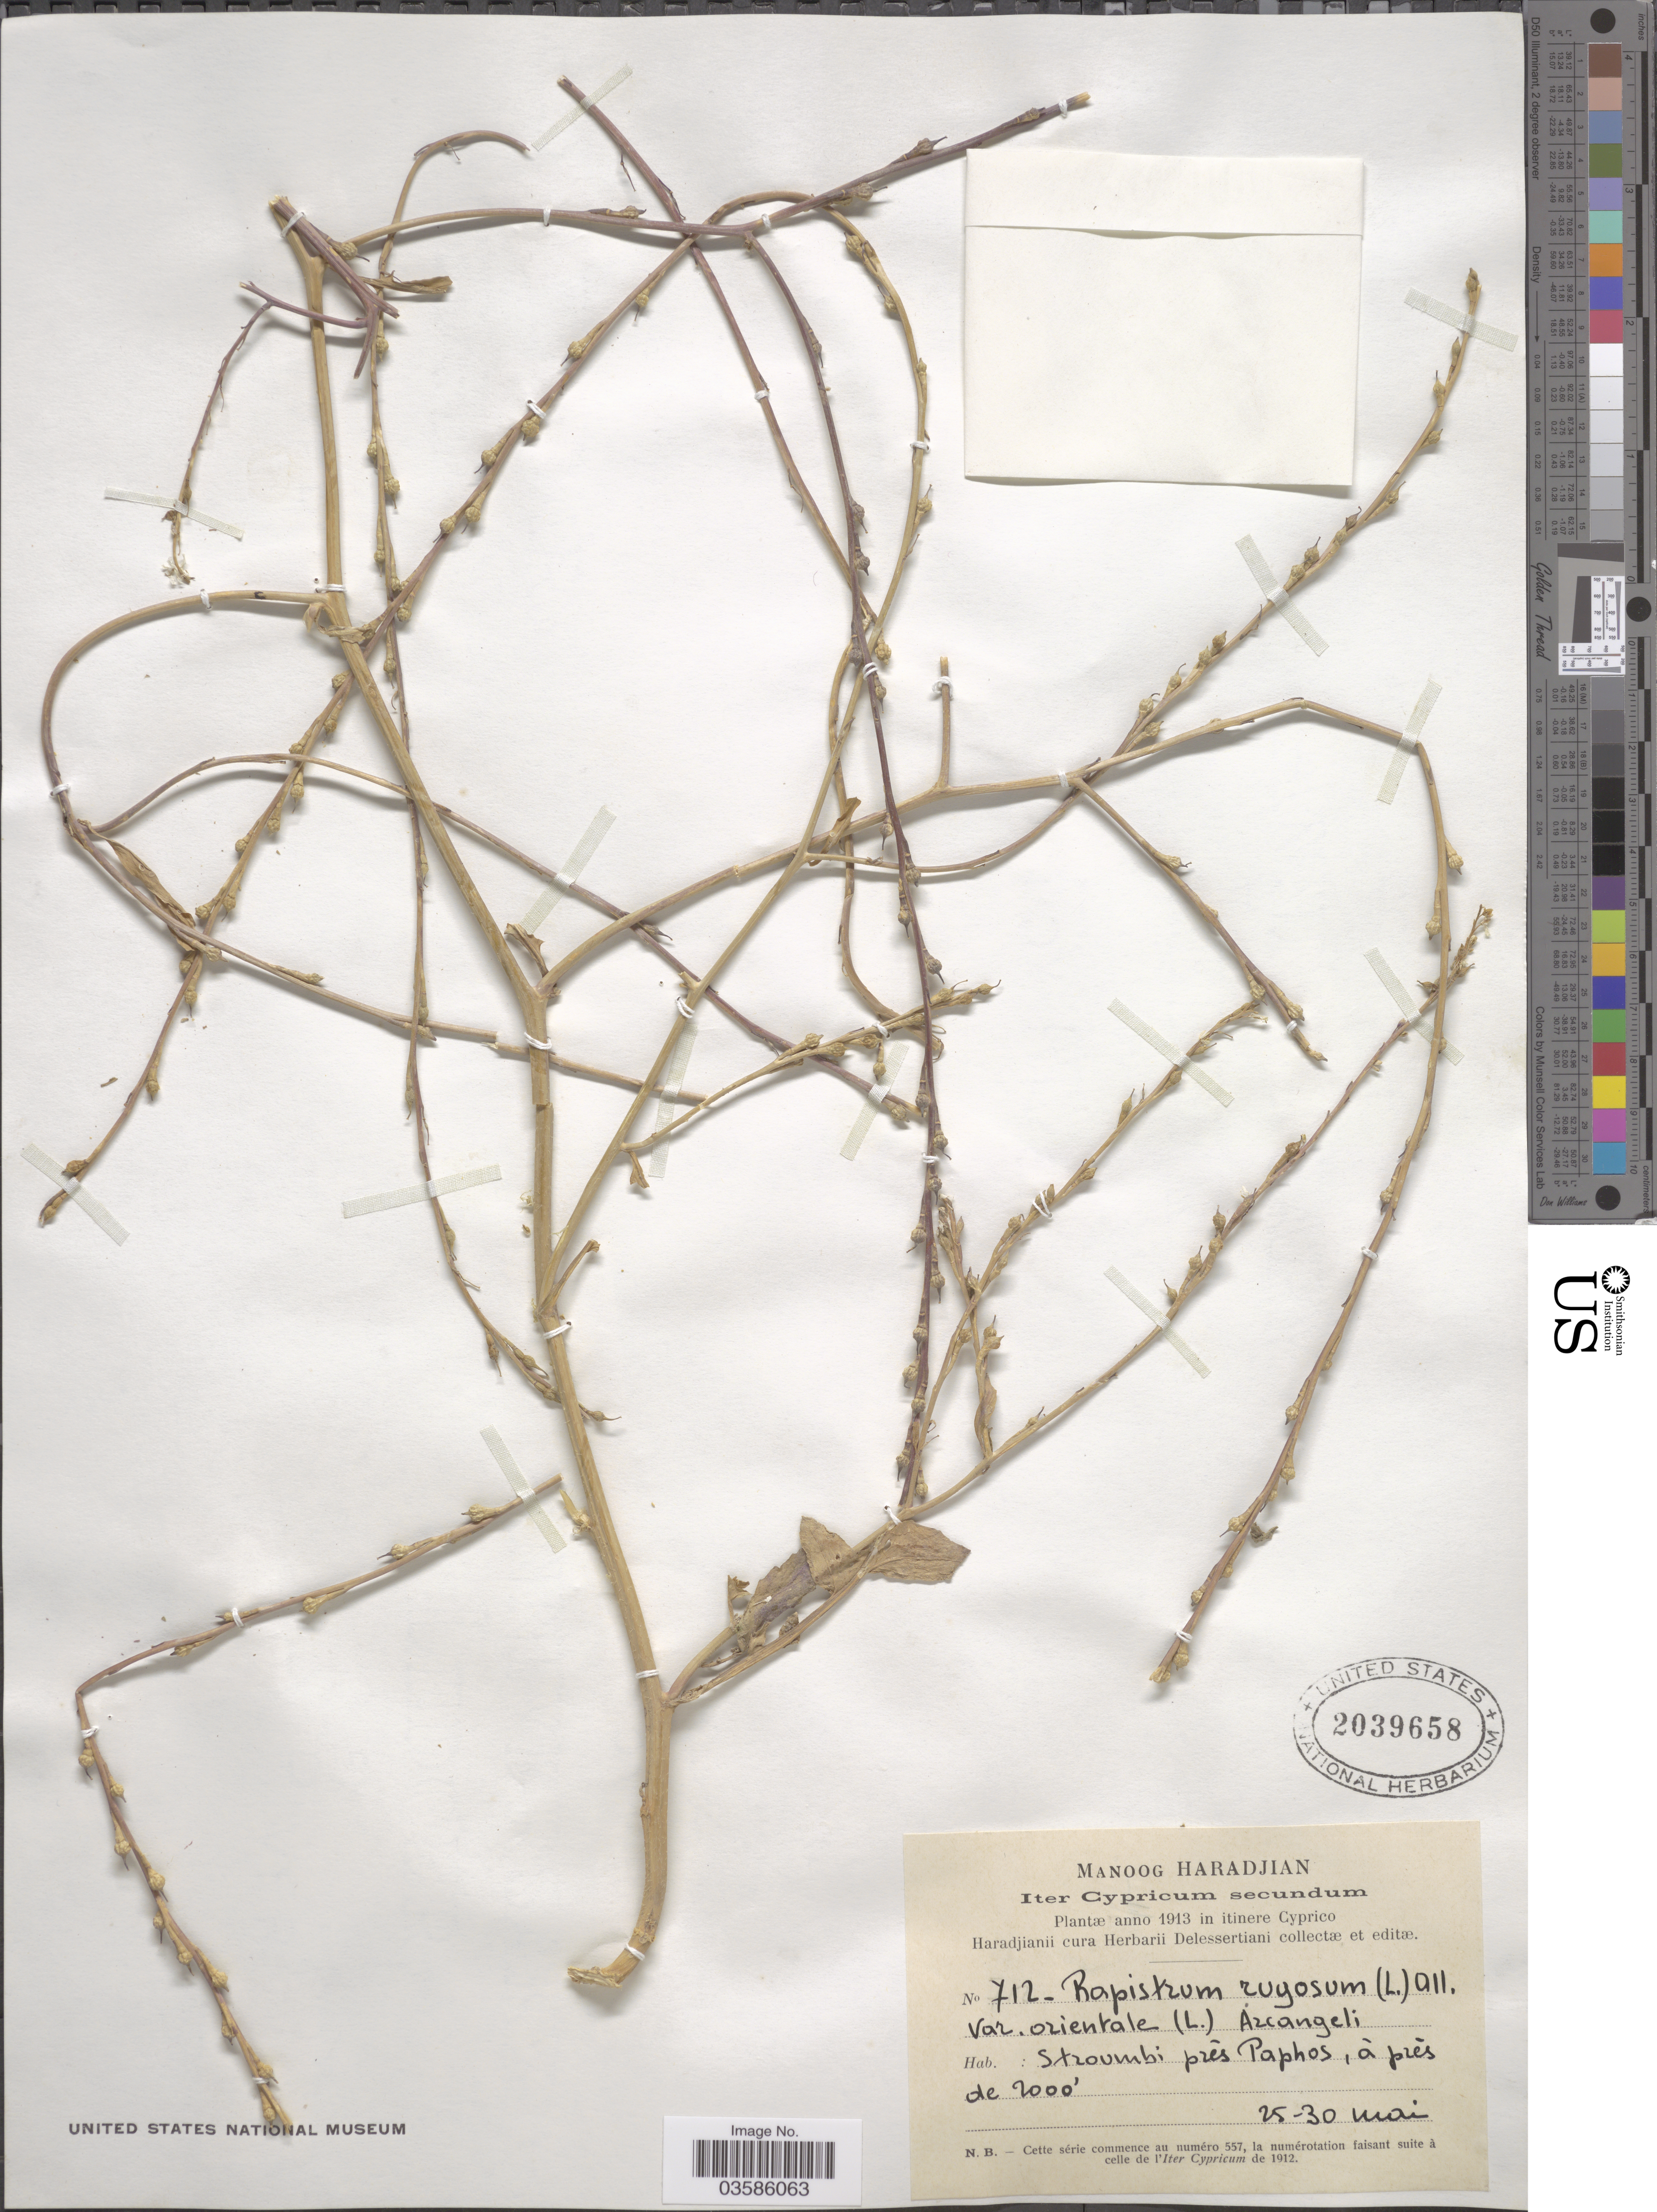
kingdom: Plantae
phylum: Tracheophyta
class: Magnoliopsida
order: Brassicales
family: Brassicaceae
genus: Rapistrum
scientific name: Rapistrum rugosum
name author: (L.) All.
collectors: M. Haradjian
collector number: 712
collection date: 1913-05-25/1913-05-30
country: Cyprus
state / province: Páfos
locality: Stroumbi près Paphos.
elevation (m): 610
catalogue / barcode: US 2039658